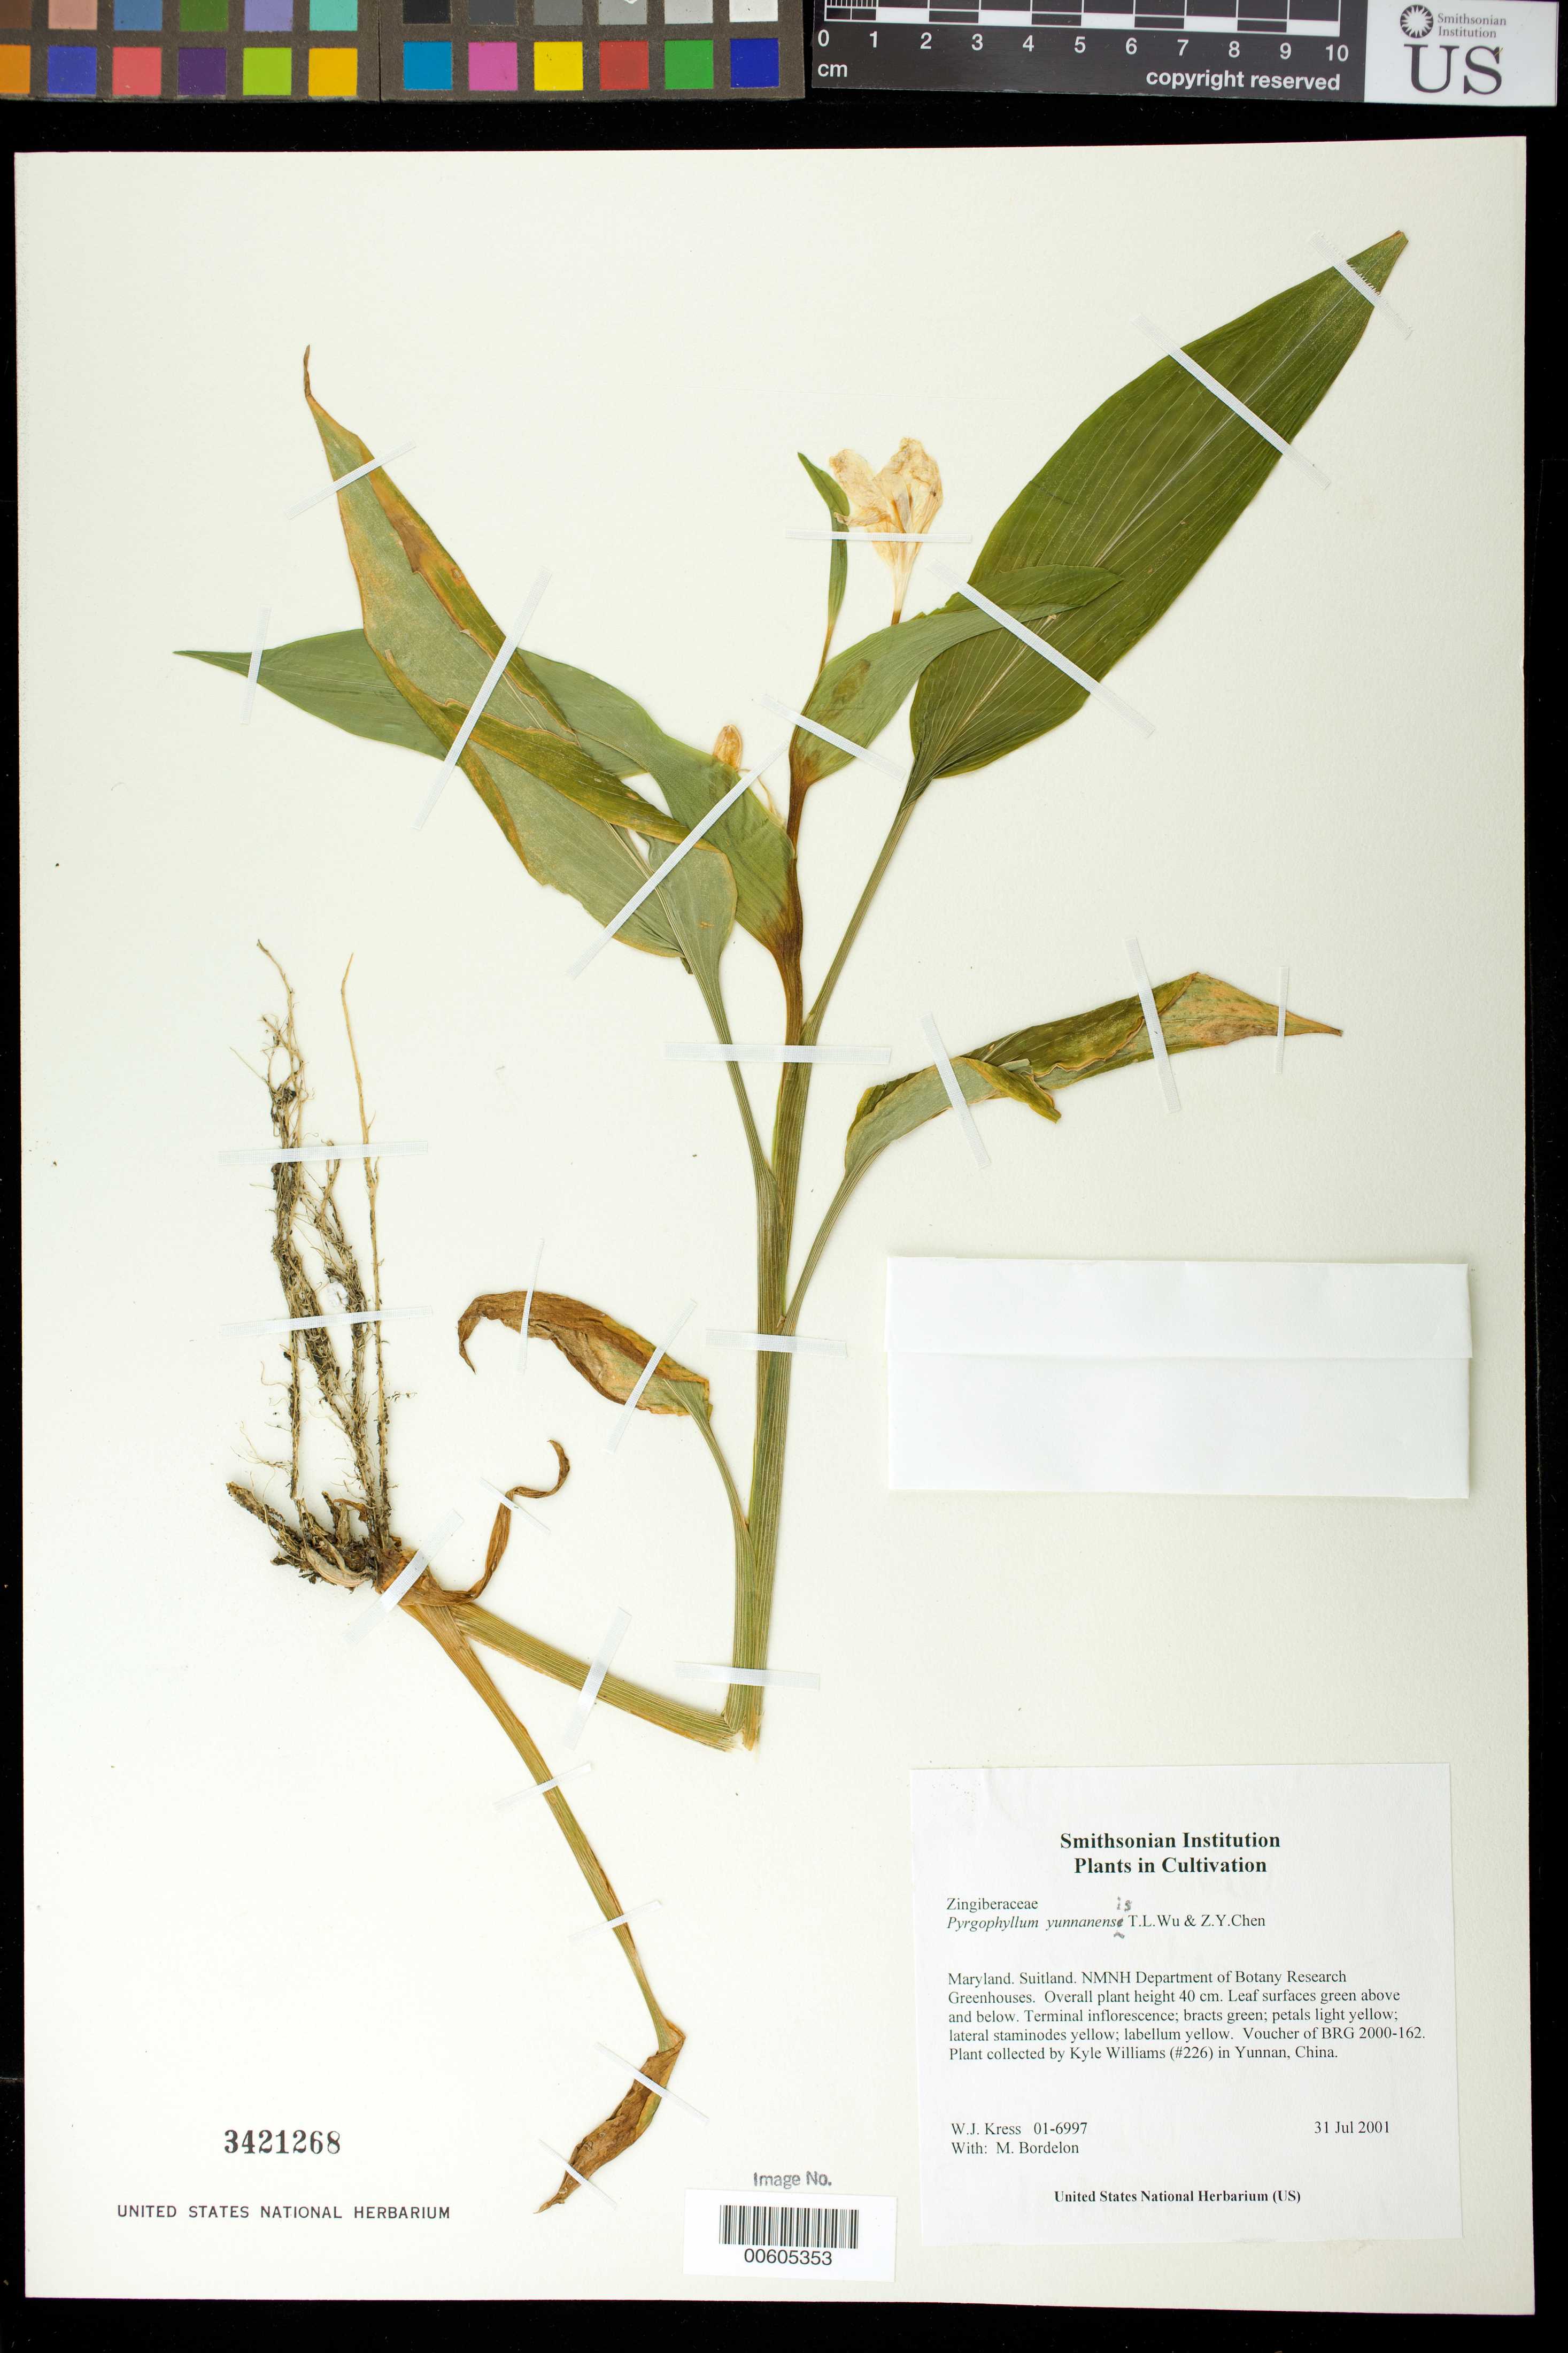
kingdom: Plantae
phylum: Tracheophyta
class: Liliopsida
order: Zingiberales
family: Zingiberaceae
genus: Pyrgophyllum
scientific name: Pyrgophyllum yunnanense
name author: (Gagnep.) T.L. Wu & Z.Y. Chen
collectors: W. J. Kress & M. Bordelon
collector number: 01-6997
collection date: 2001-07-31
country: United States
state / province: Maryland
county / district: Prince George's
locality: NMNH Botany Research Greenhouses. Suitland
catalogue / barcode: US 3421268